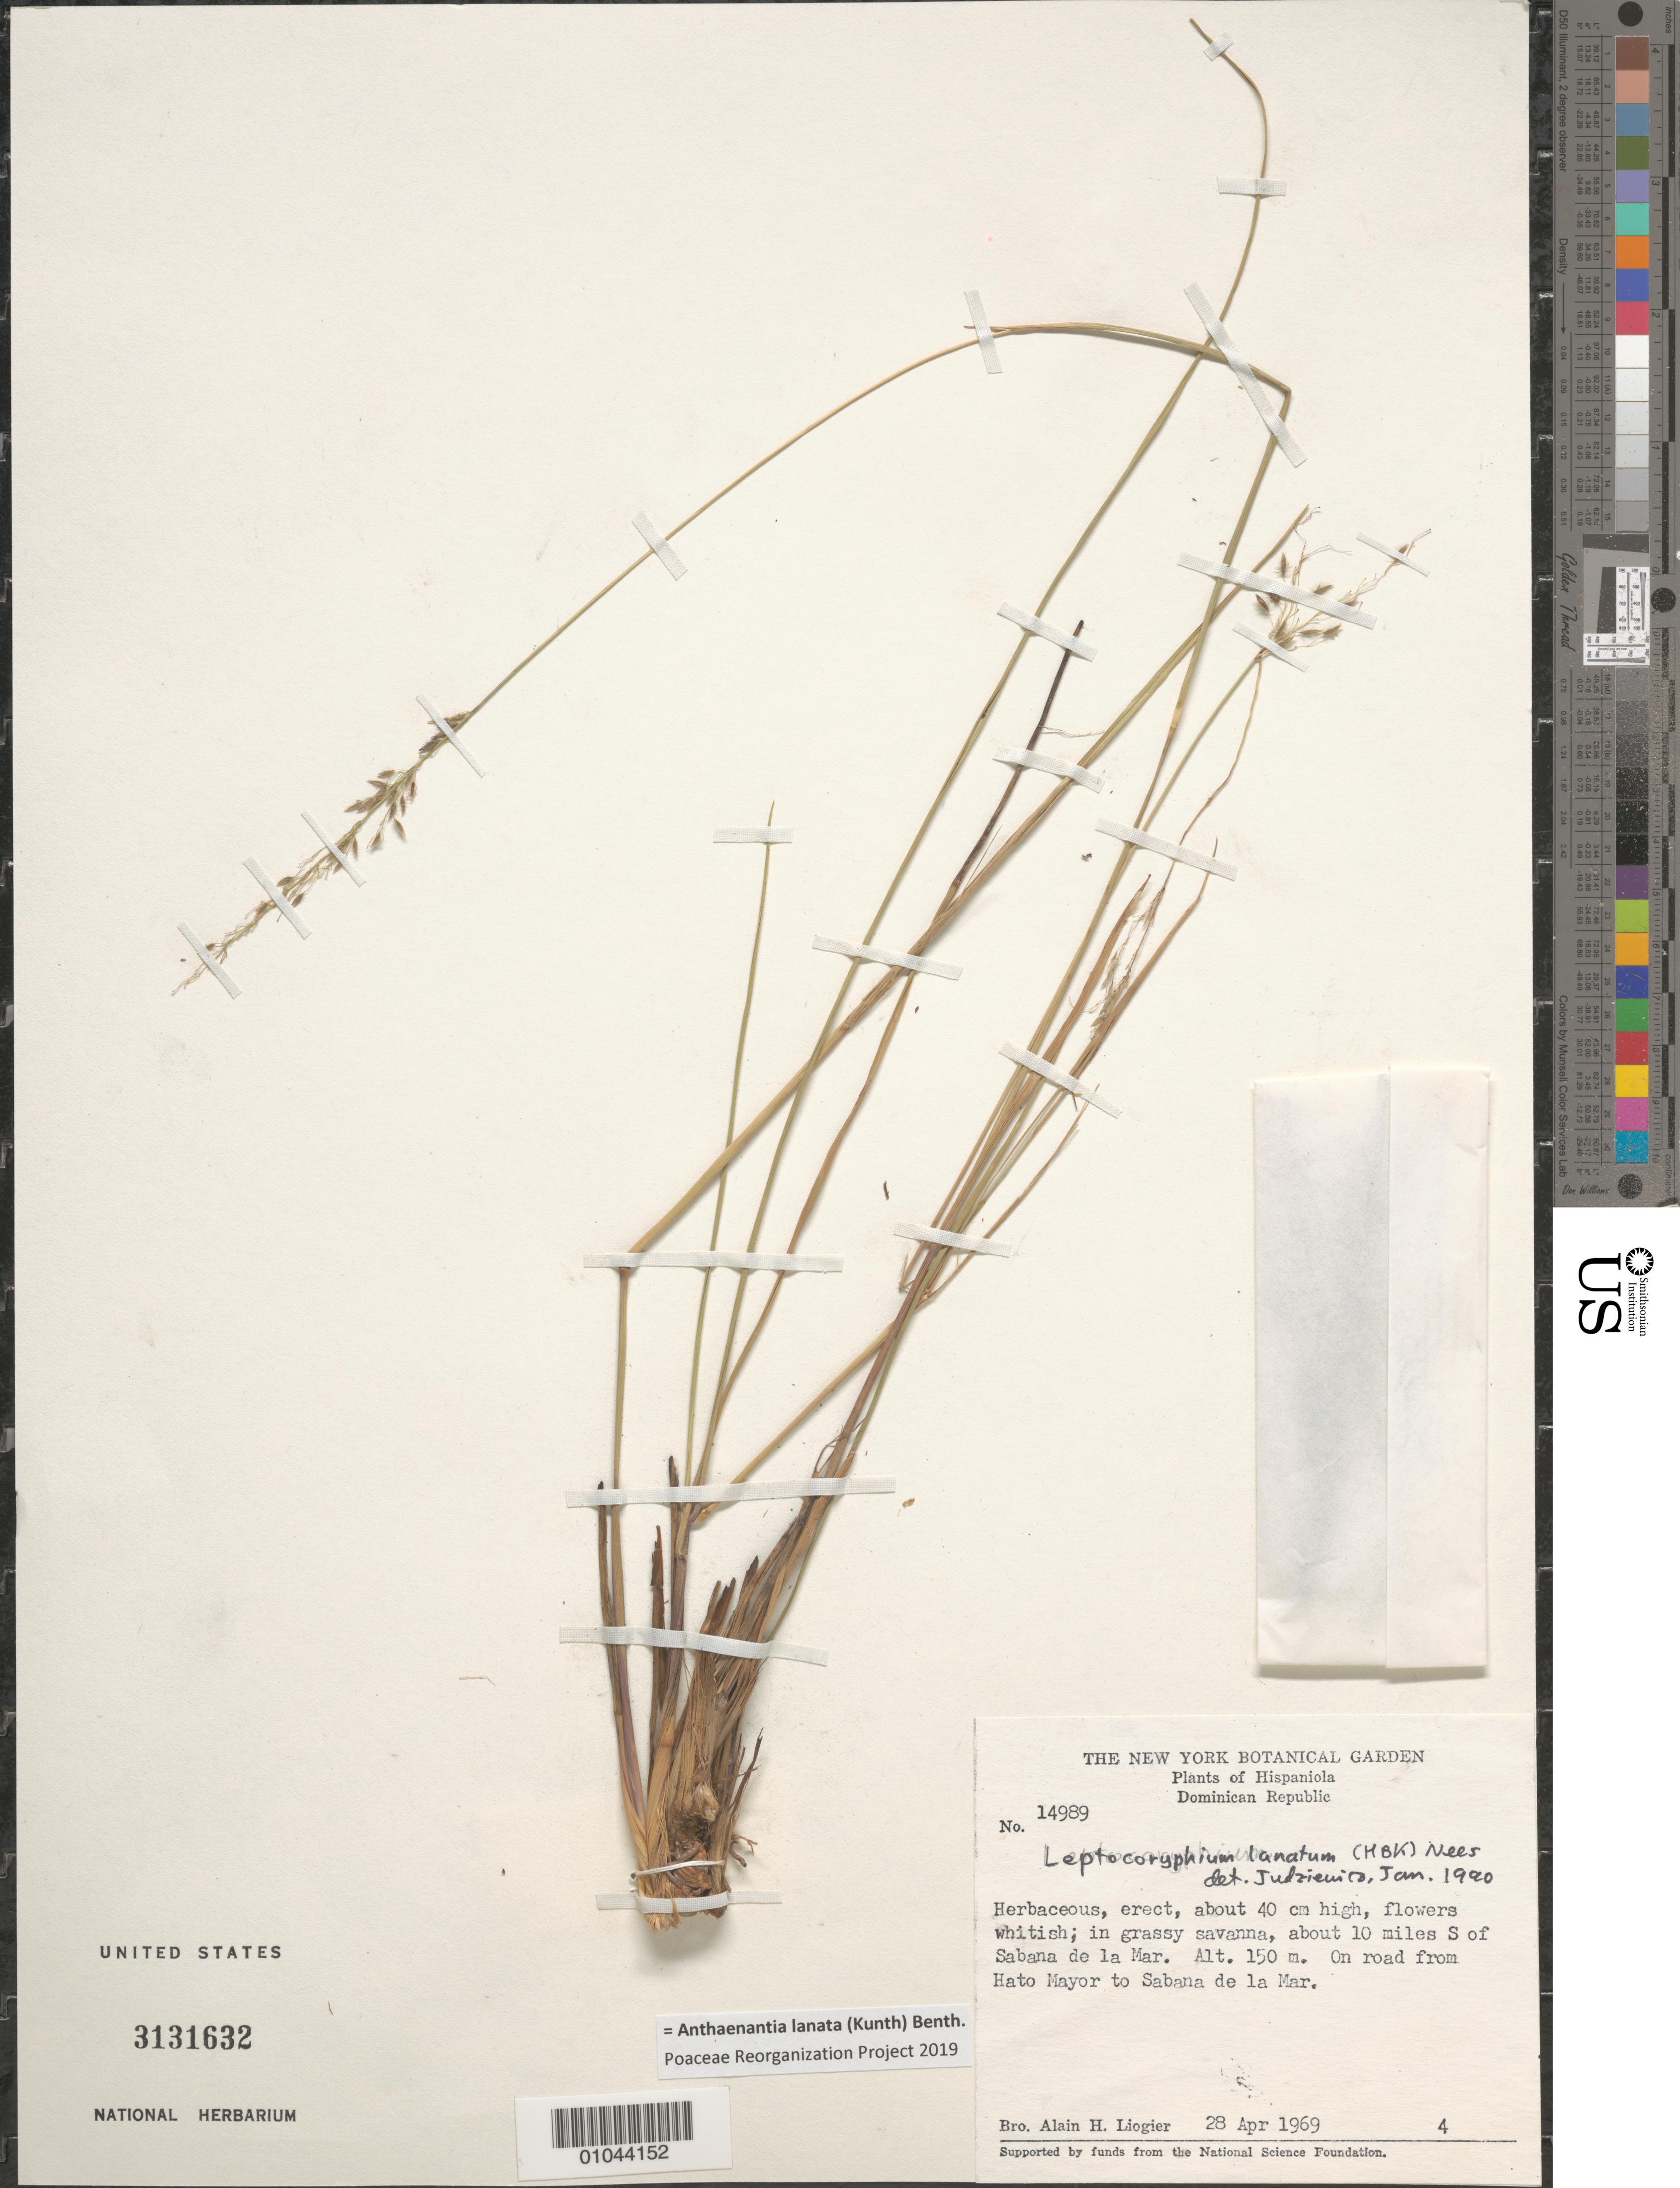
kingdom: Plantae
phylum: Tracheophyta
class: Liliopsida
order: Poales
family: Poaceae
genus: Leptocoryphium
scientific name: Leptocoryphium lanatum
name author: (Kunth) Nees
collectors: A. H. Liogier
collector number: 14989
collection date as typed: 28 Apr 1969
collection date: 1969-04-28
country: Dominican Republic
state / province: Hato Mayor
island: Hispaniola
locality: About 10 miles S of Sabana de la Mar. On road from Hato Mayor to Sabana de la Mar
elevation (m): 150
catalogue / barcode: US 3131632